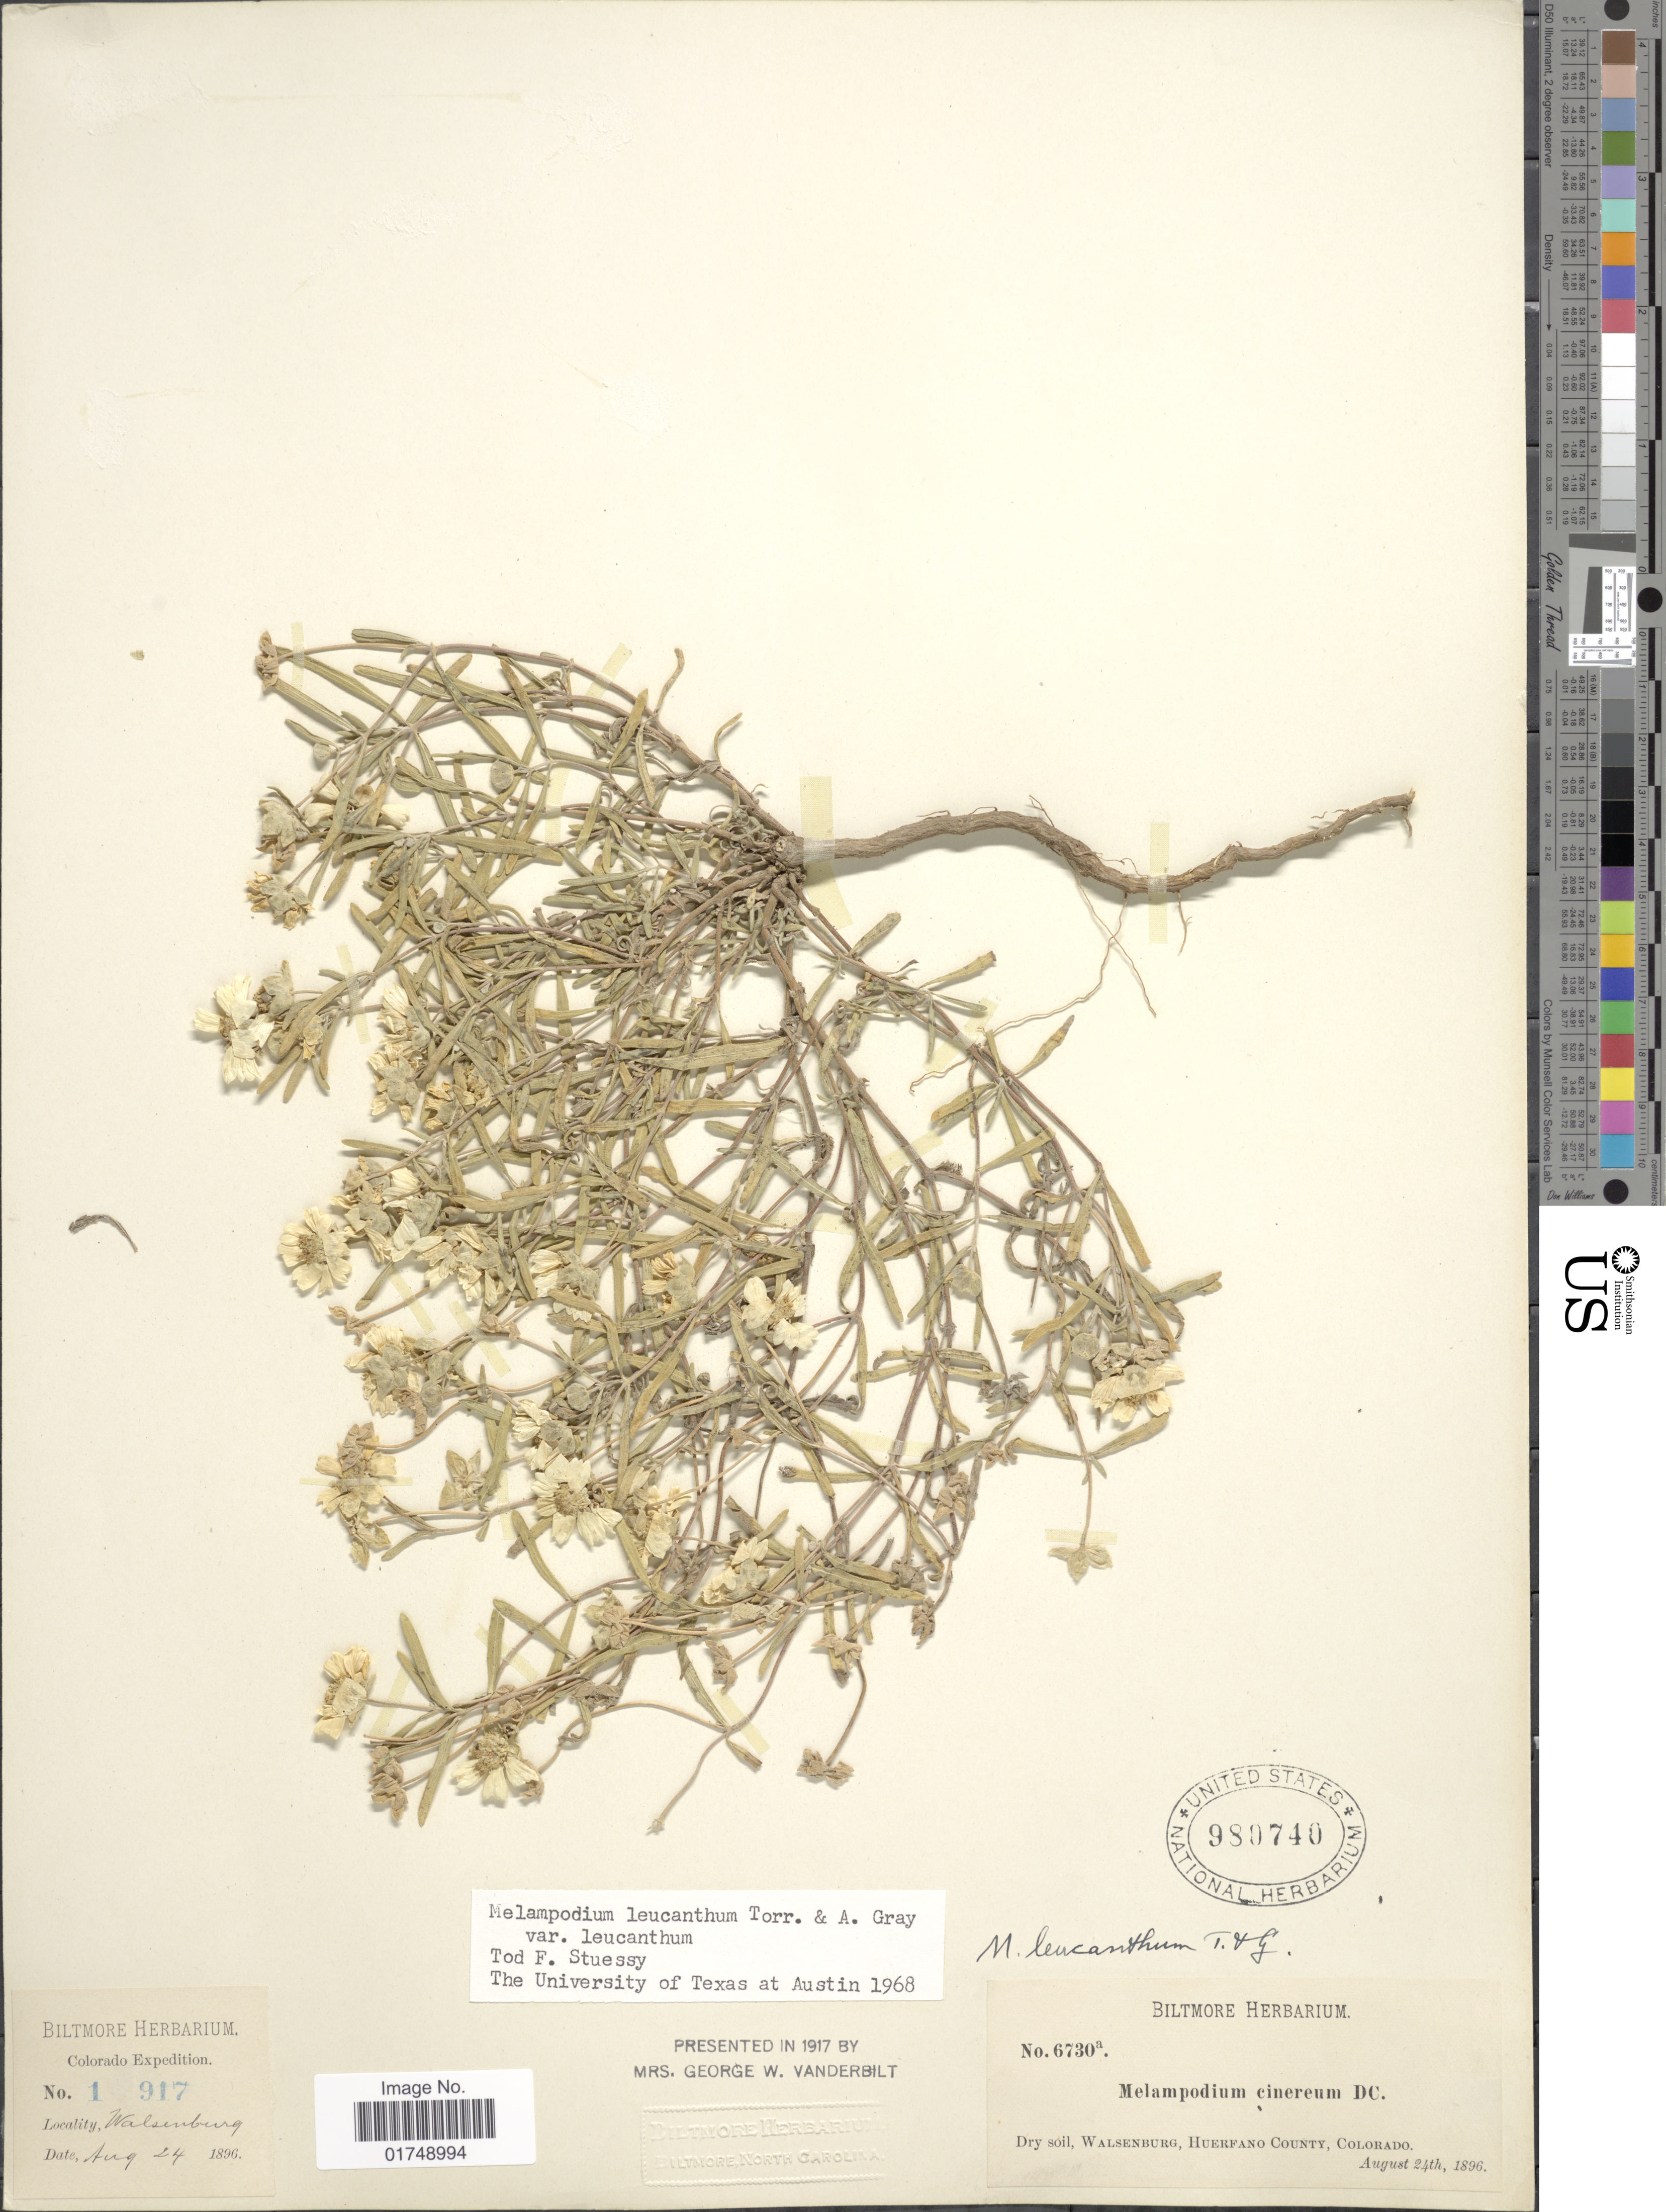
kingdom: Plantae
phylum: Tracheophyta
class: Magnoliopsida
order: Asterales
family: Asteraceae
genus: Melampodium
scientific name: Melampodium leucanthum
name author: Torr. & A. Gray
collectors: ex herb. Biltmore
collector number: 6730a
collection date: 1896-08-24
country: United States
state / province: Colorado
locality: Walsenburg, Huerfano County, Walsenburg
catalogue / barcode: US 980740